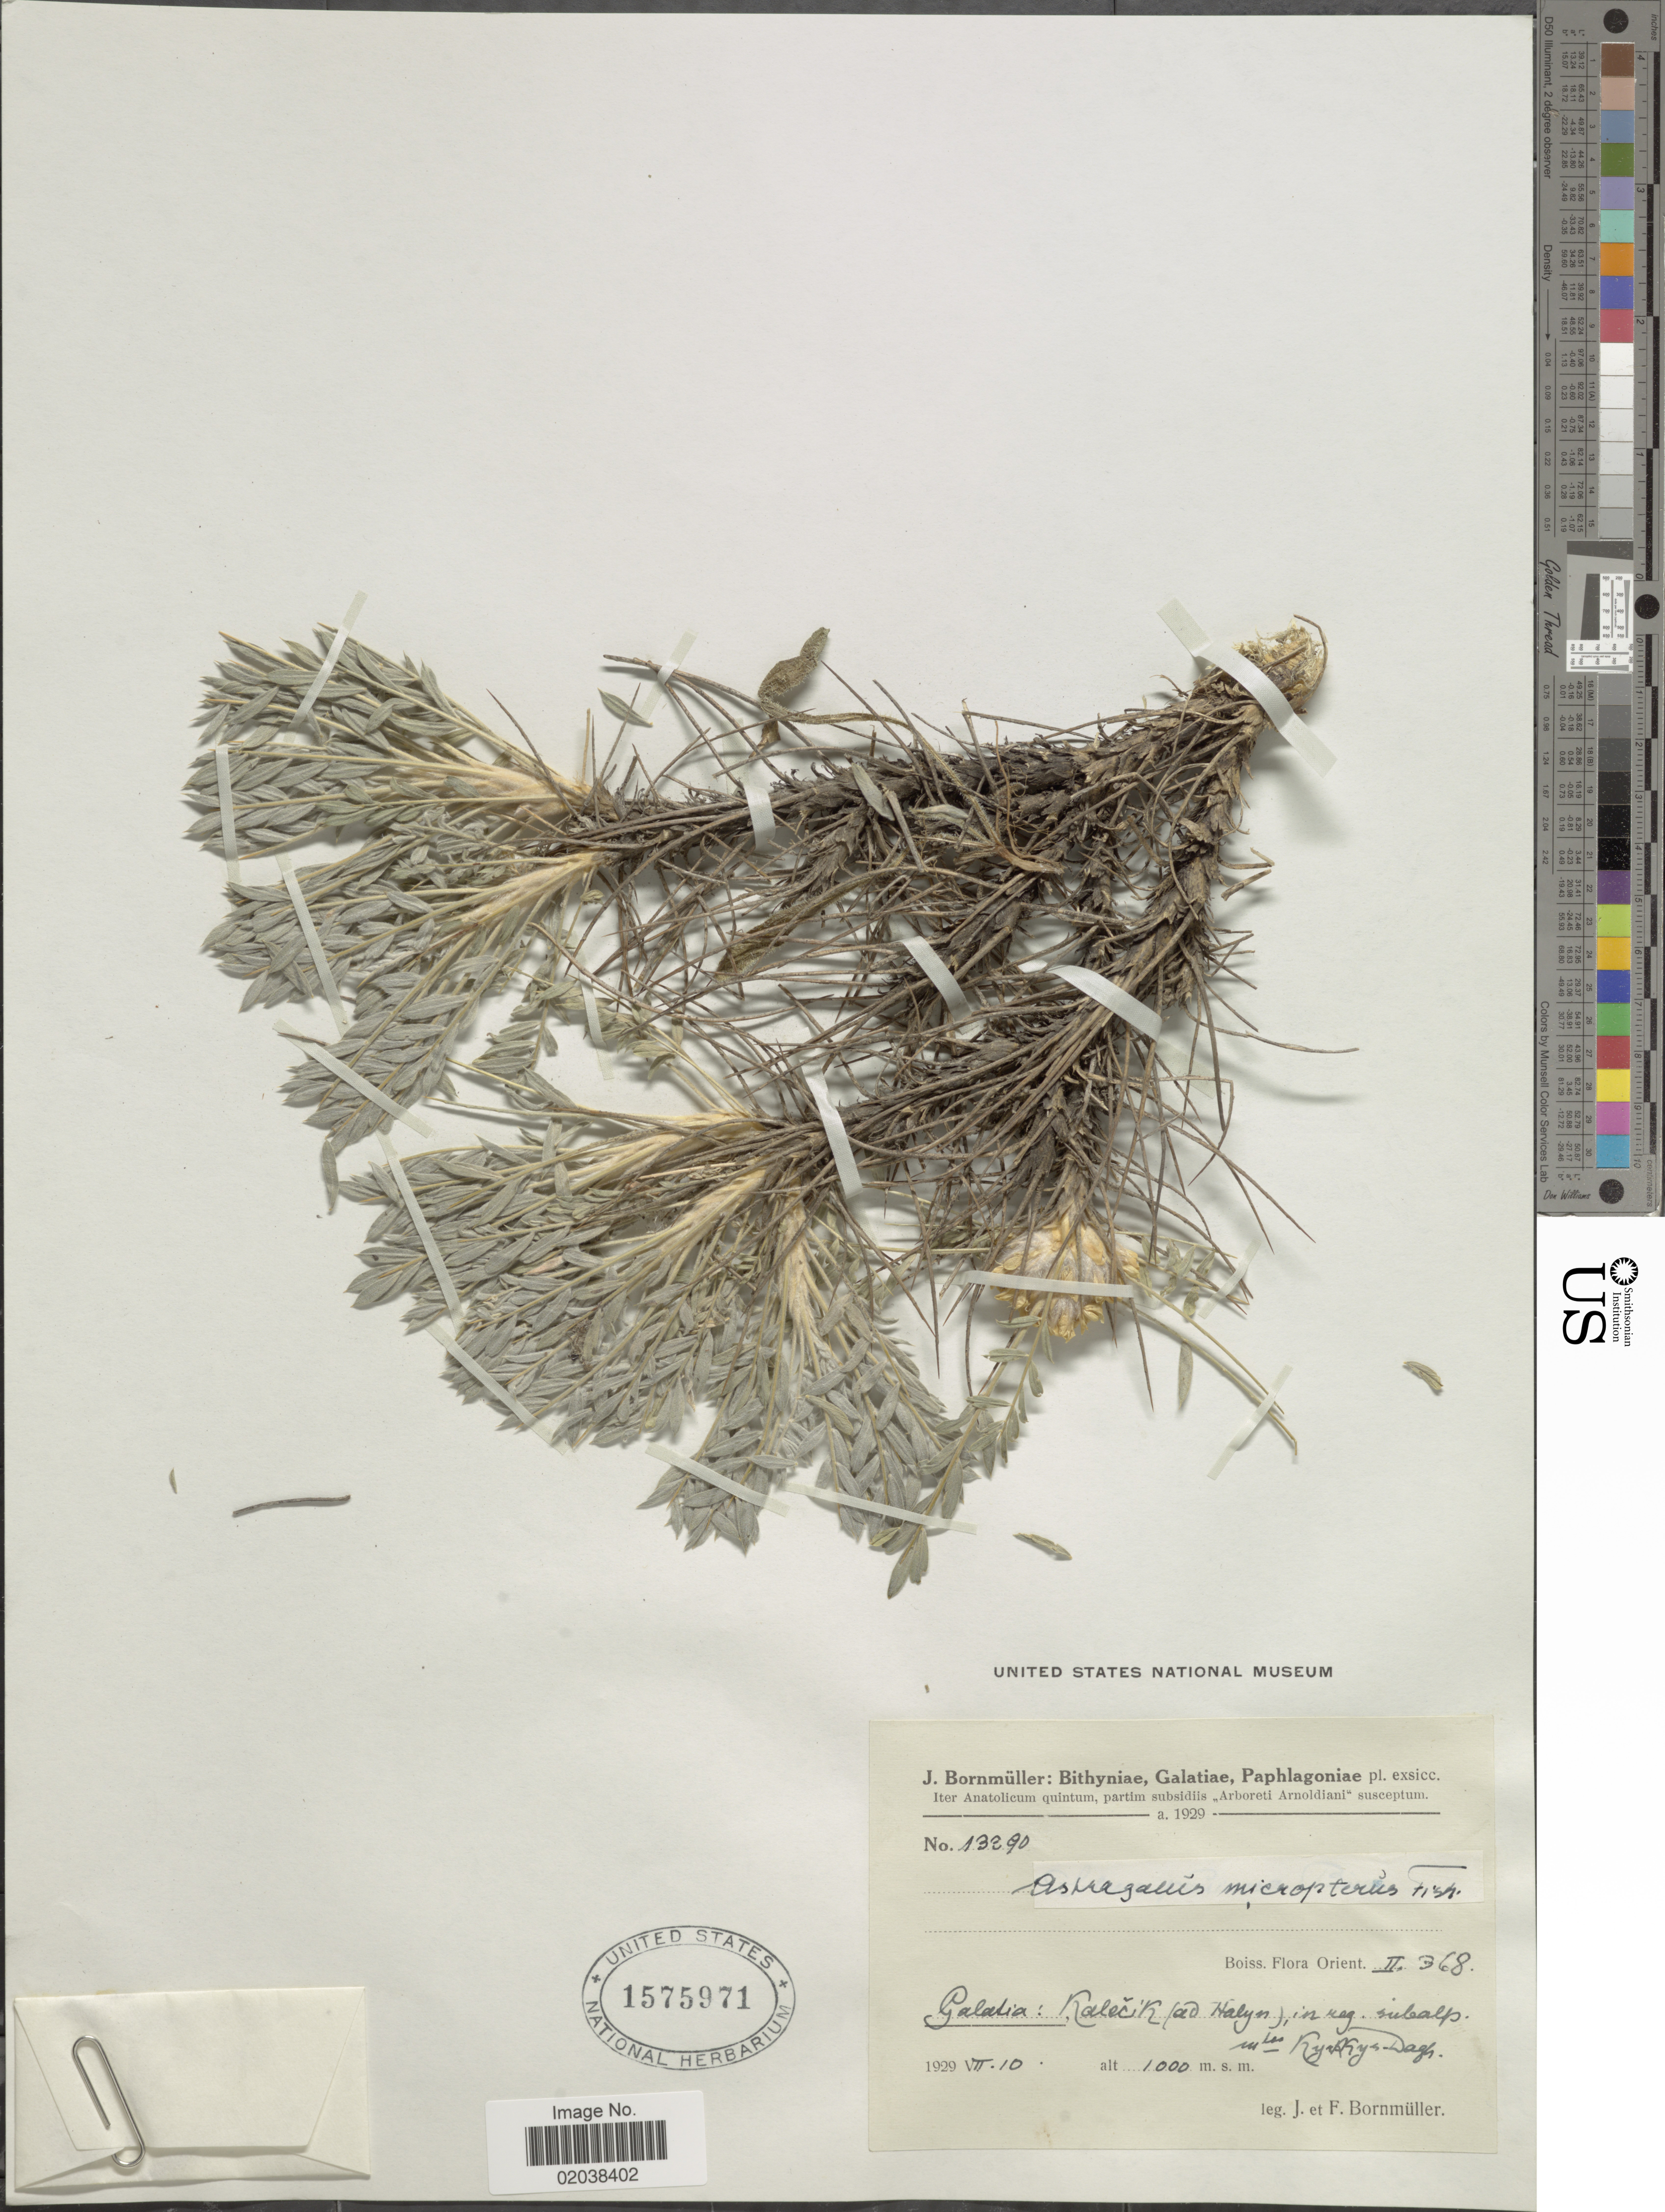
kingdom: Plantae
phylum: Tracheophyta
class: Magnoliopsida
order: Fabales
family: Fabaceae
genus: Astragalus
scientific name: Astragalus micropterus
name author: Fisch.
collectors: J. Bornmüller & F. Bornmüller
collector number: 13390*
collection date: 1929-07-10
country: Turkey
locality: Anatolicum quintum. Galatia: Kalecik jad Halyn, in reg. subalp. [interpreted]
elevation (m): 1000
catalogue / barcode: US 1575971